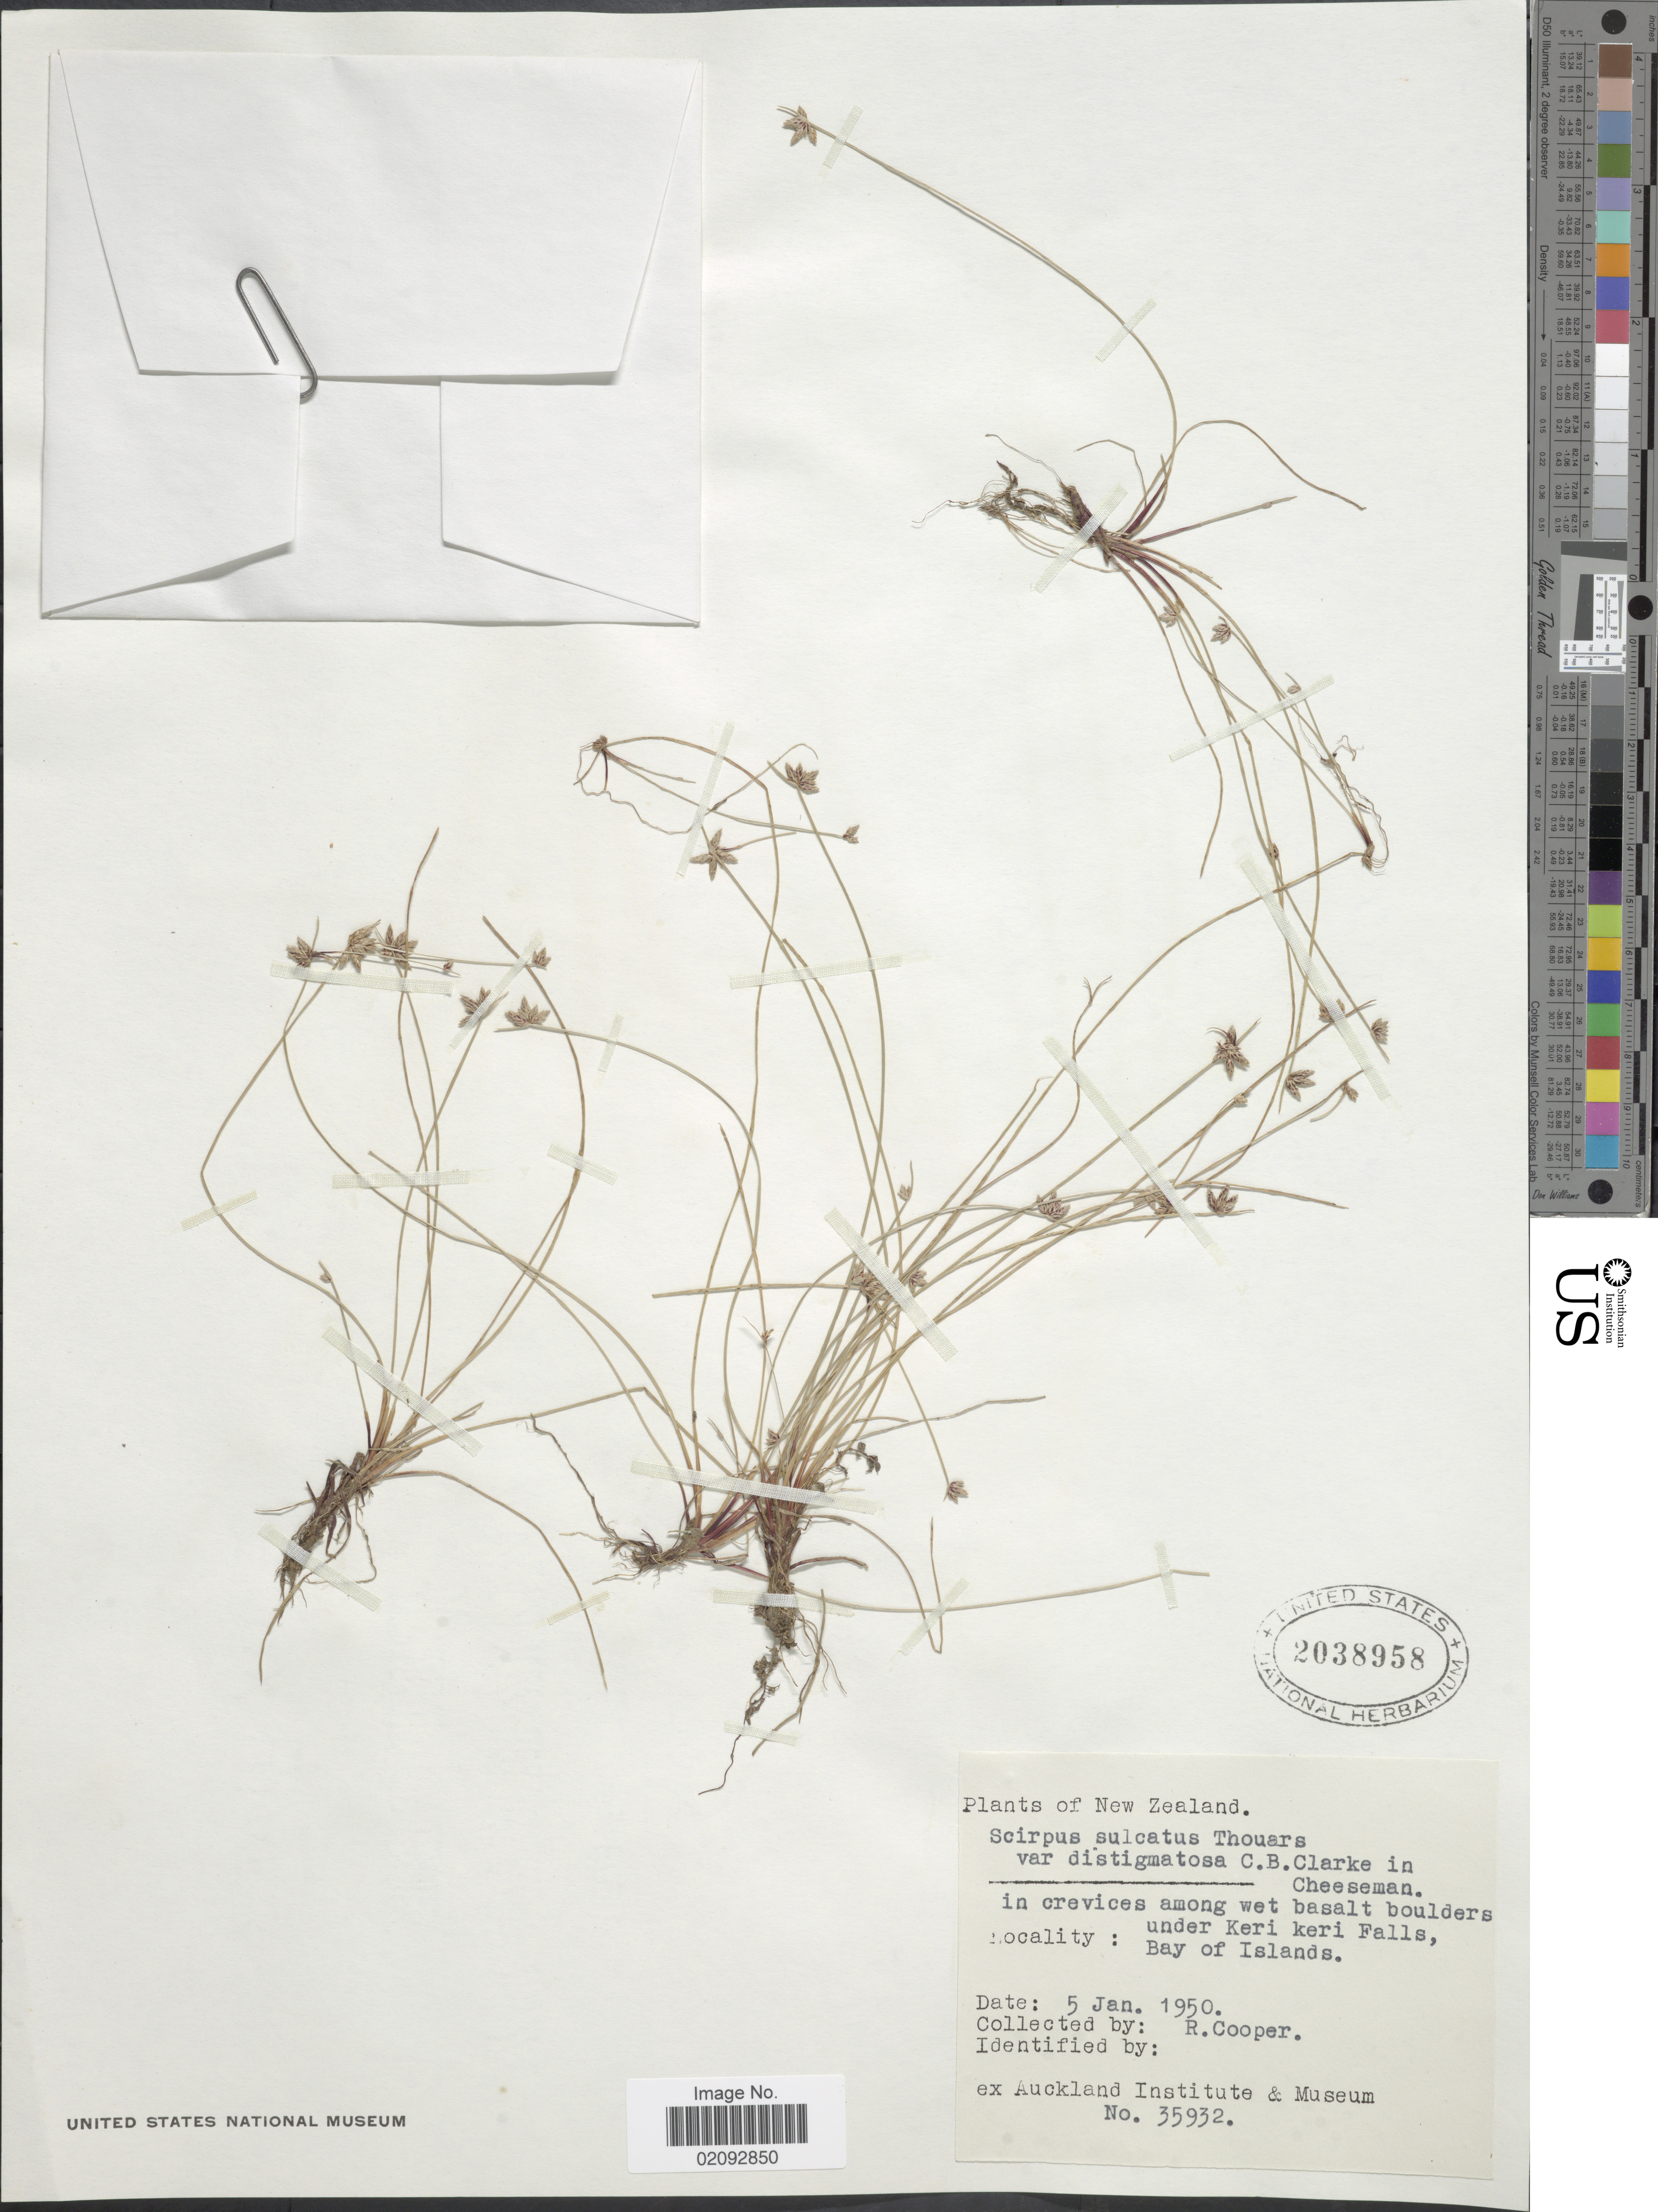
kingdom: Plantae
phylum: Tracheophyta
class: Liliopsida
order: Poales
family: Cyperaceae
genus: Isolepis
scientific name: Isolepis distigmatosa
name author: (C.B. Clarke) Edgar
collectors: R. Cooper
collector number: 35932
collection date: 1950-01-05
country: New Zealand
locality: In crevices among wet basalt boulders under Keri keri Falls, Bay of Islands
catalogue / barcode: US 2038958